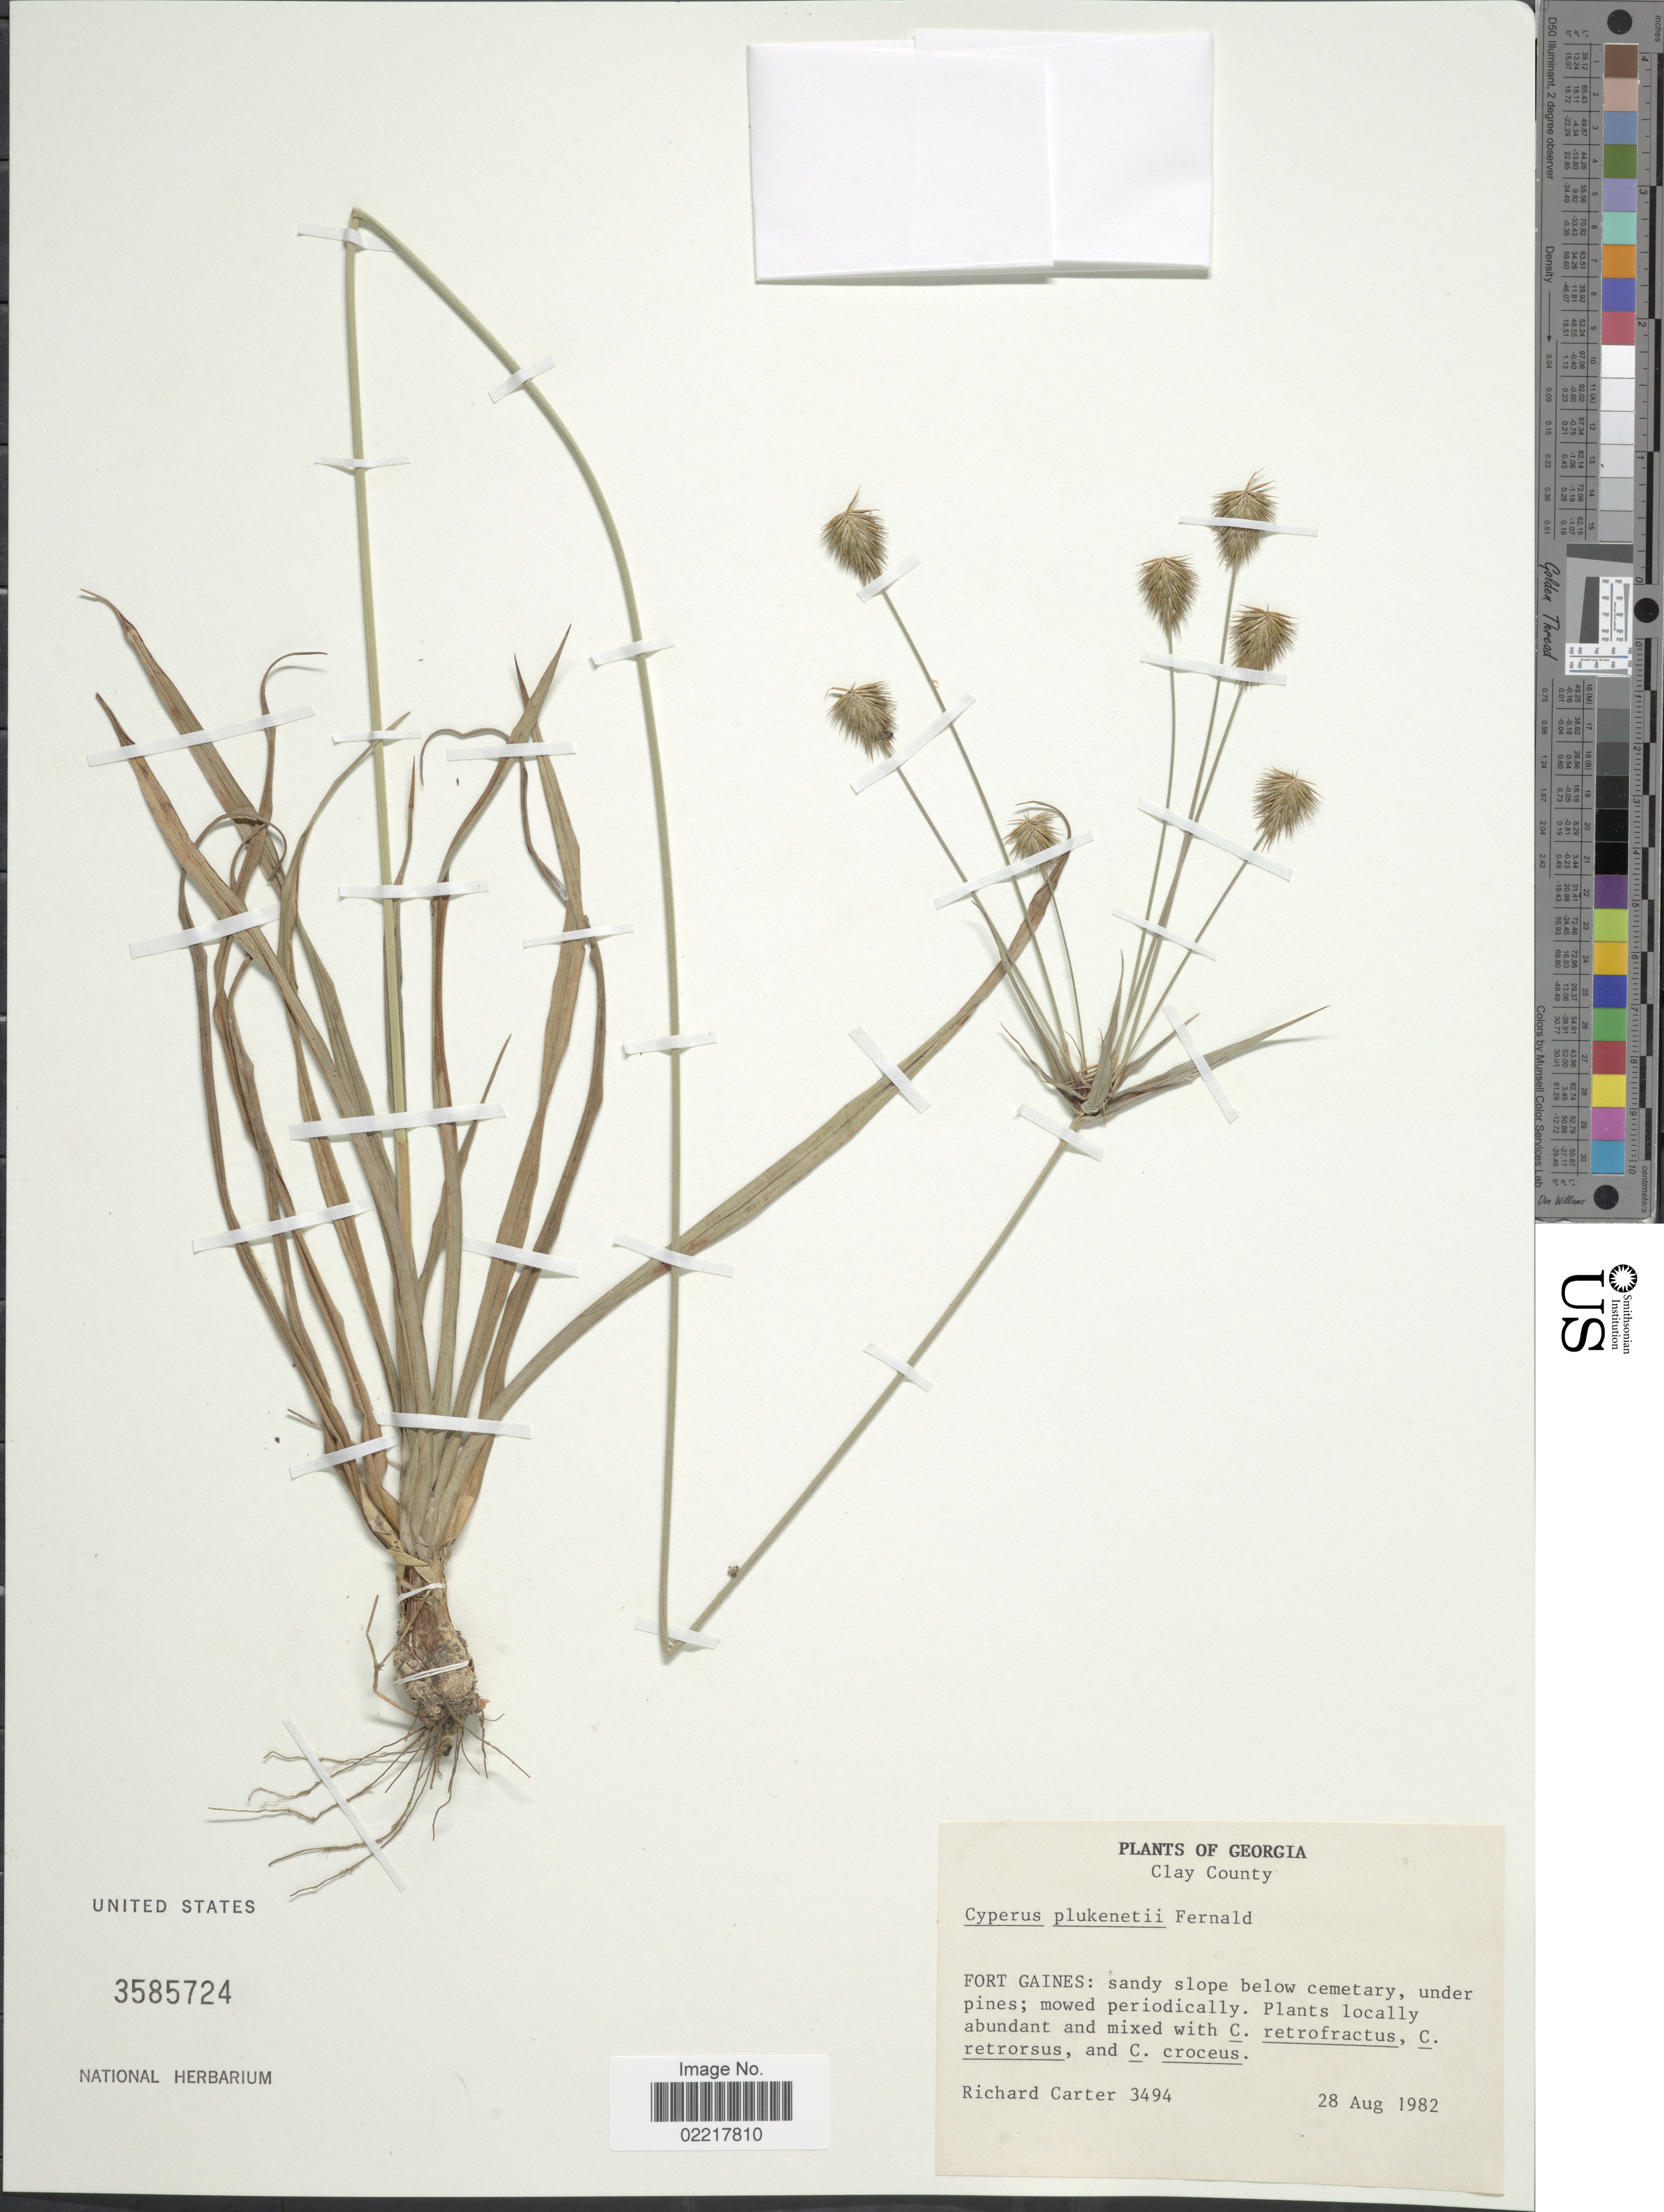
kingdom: Plantae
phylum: Tracheophyta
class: Liliopsida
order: Poales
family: Cyperaceae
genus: Cyperus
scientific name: Cyperus plukenetii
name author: Fernald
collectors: R. Carter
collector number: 3494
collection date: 1982-08-28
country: United States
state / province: Georgia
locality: Clay County. Fort Gaines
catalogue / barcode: US 3585724